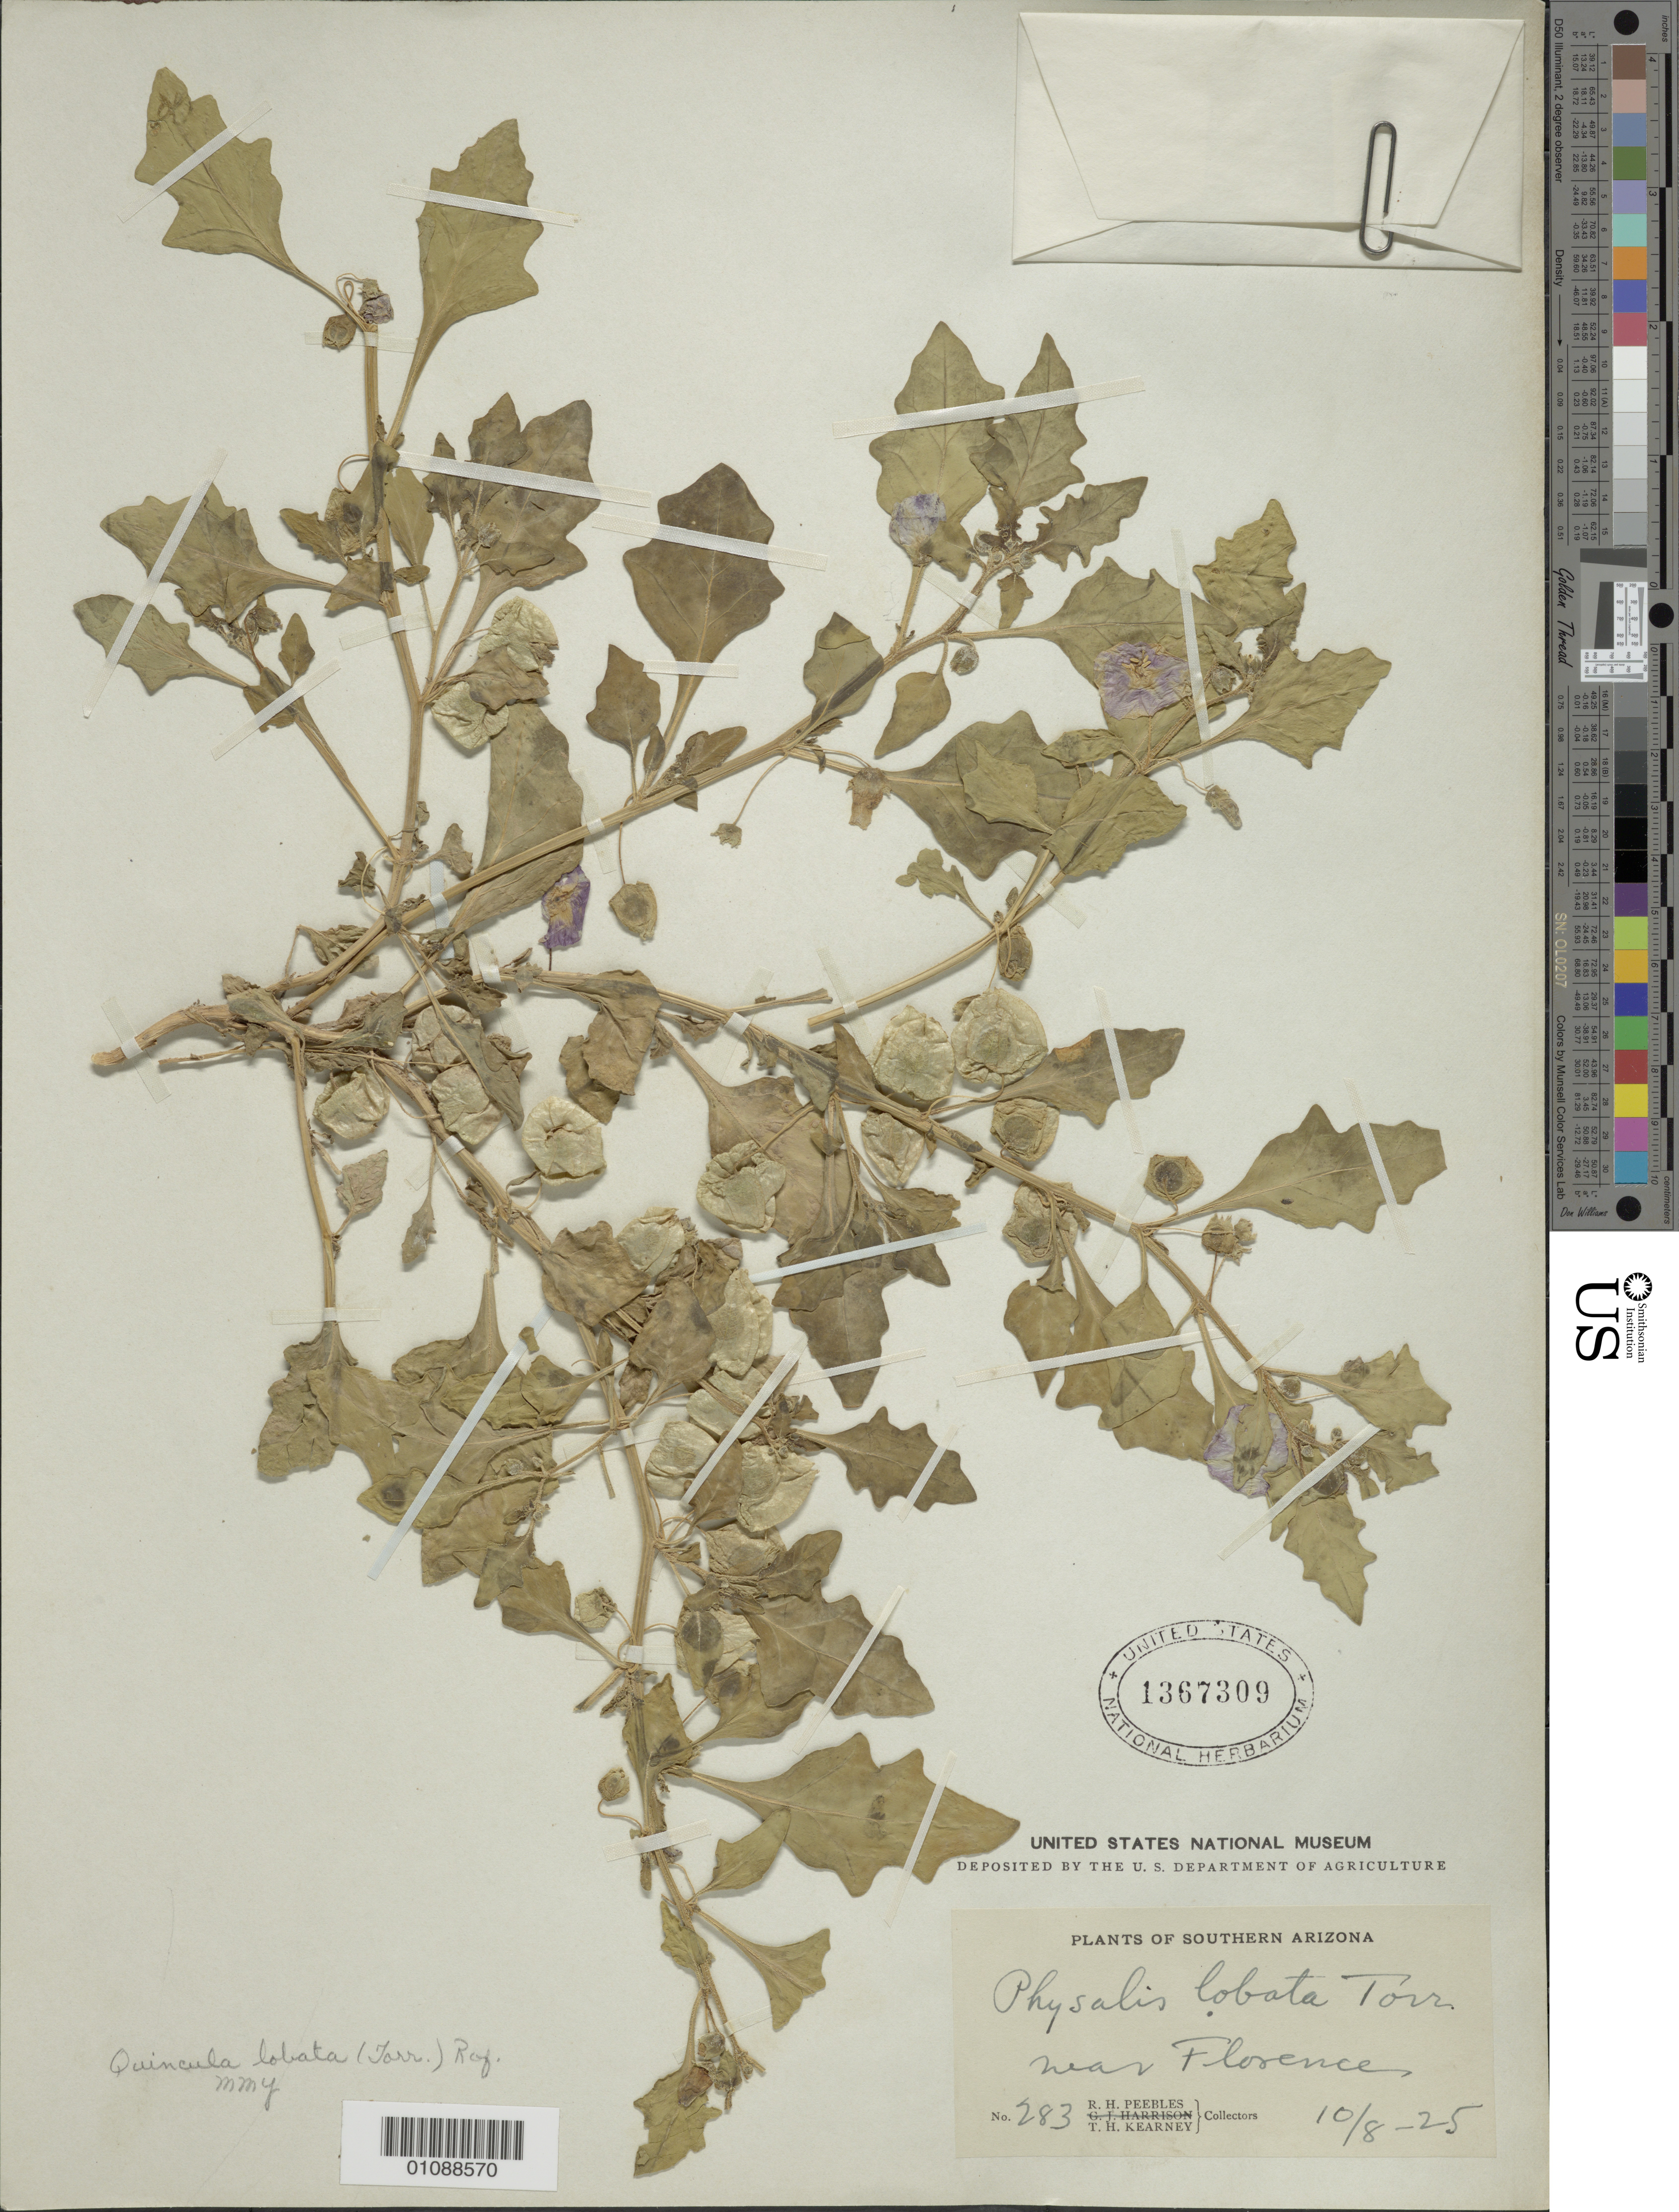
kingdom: Plantae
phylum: Tracheophyta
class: Magnoliopsida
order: Solanales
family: Solanaceae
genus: Quincula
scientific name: Quincula lobata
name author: (Torr.) Raf.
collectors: R. H. Peebles & T. H. Kearney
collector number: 283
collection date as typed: Transcribed d/m/y: 8/10/25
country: United States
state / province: Arizona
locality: Southern Arizona. Near Florence.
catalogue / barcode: US 1367309